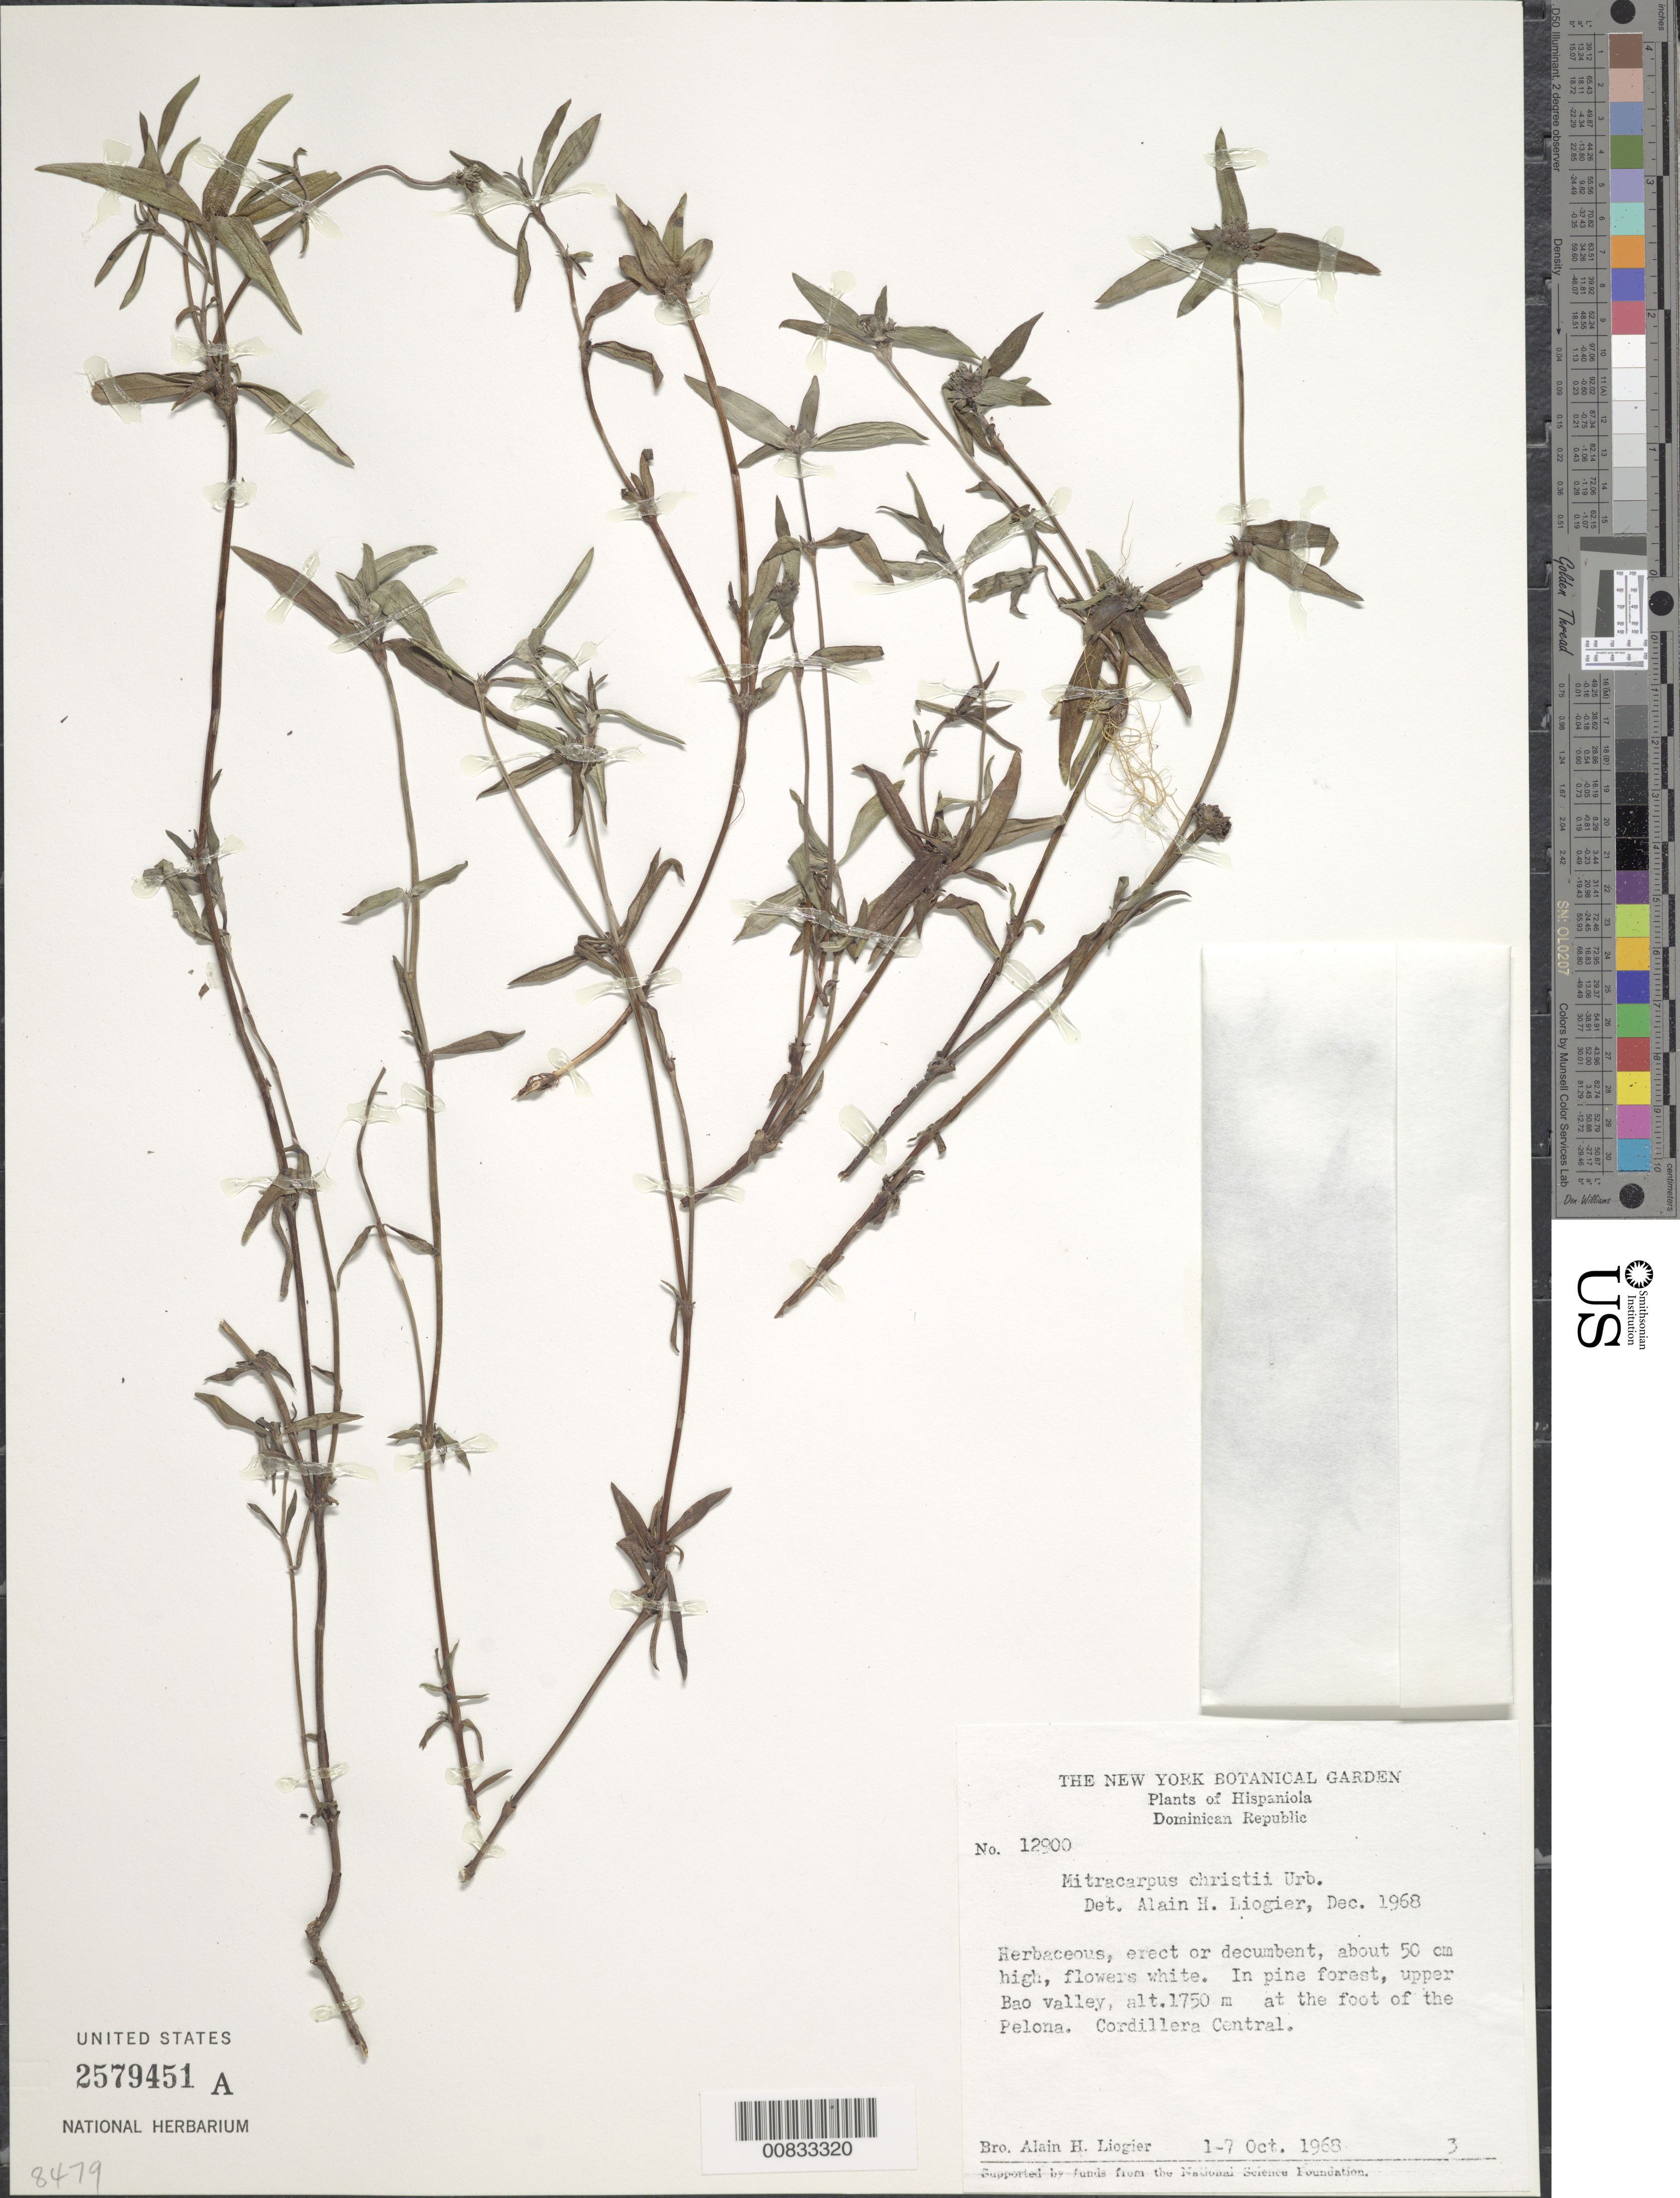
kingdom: Plantae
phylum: Tracheophyta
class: Magnoliopsida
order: Gentianales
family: Rubiaceae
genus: Mitracarpus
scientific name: Mitracarpus christii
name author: Urb.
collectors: A. H. Liogier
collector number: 12900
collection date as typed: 01 Oct 1968 to 07 Oct 1968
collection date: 1968-10-01/1968-10-07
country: Dominican Republic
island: Hispaniola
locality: Upper Bao Valley, at the foot of the Pelona, Cordillera Central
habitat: In pine forest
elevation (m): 1750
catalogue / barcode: US 2579451